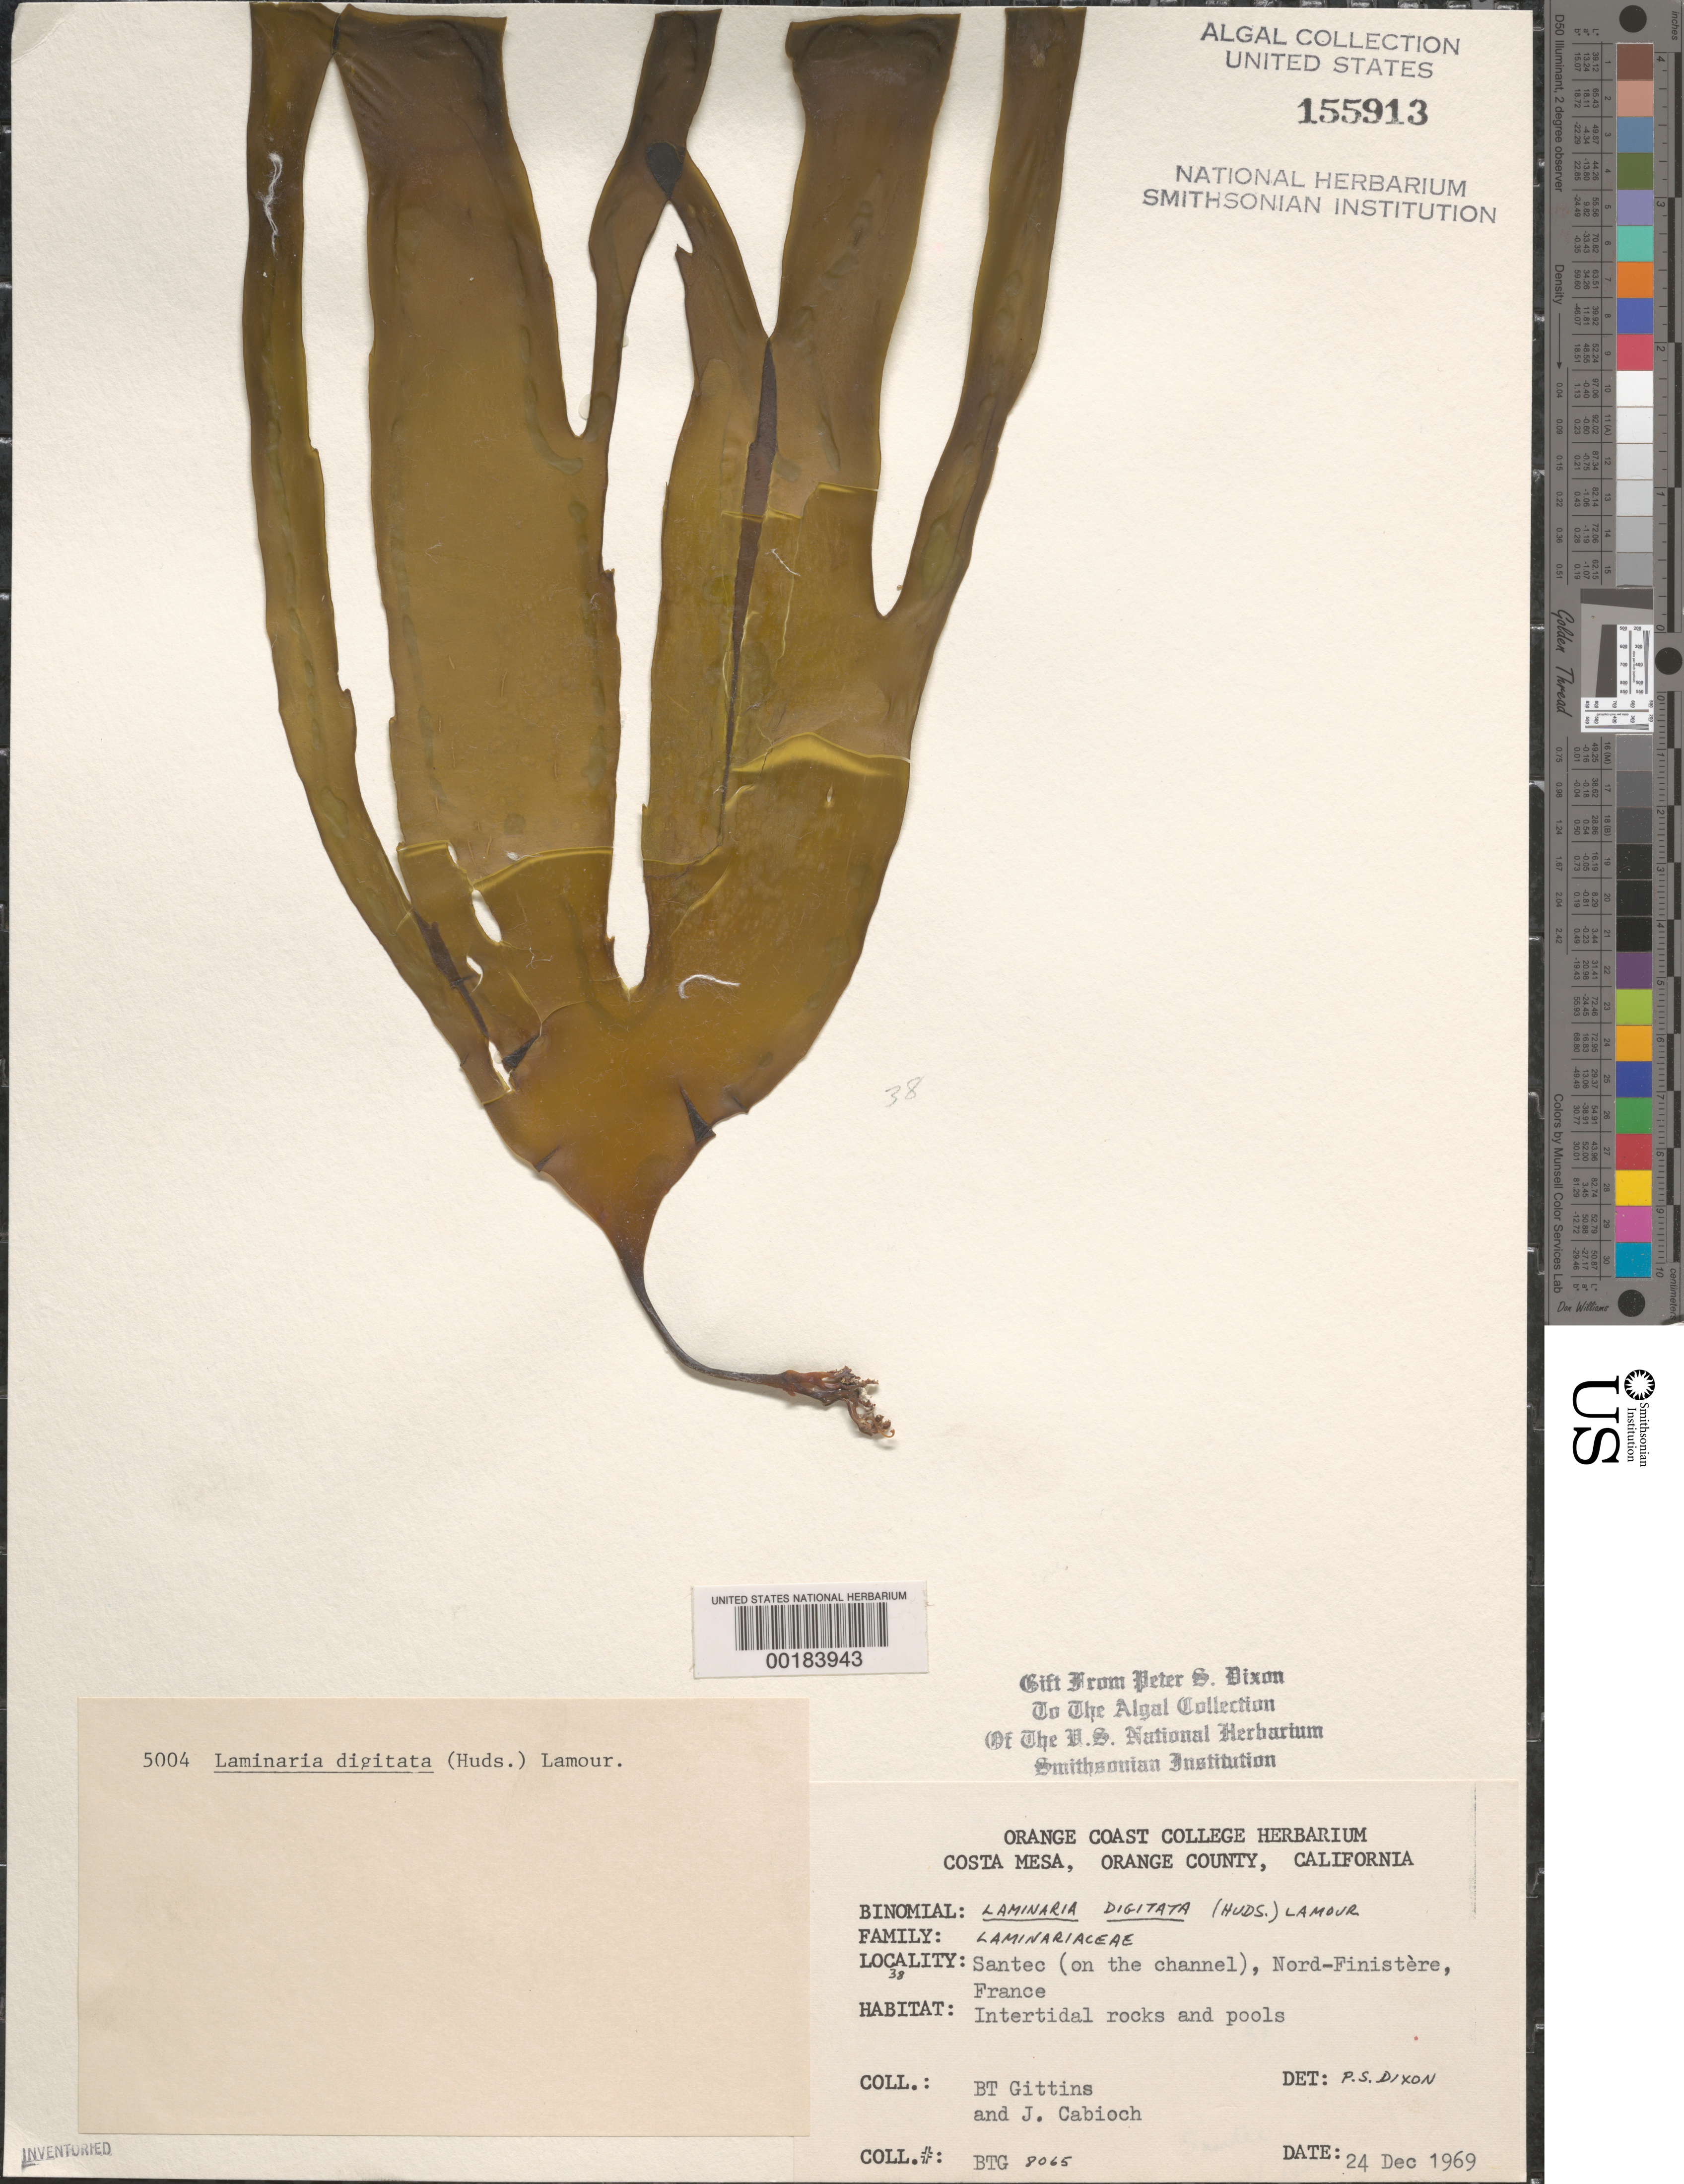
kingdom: Chromista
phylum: Ochrophyta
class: Phaeophyceae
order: Laminariales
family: Laminariaceae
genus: Laminaria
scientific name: Laminaria digitata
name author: (Hudson) J.V.Lamouroux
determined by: Dixon, P. S.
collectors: B. Gittins & J. Cabioch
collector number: BTG 8065 & PSD 5004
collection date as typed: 24 Dec 1969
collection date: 1969-12-24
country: France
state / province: Bretagne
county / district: Finistère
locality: Santec, nord-finistere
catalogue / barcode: US 155913